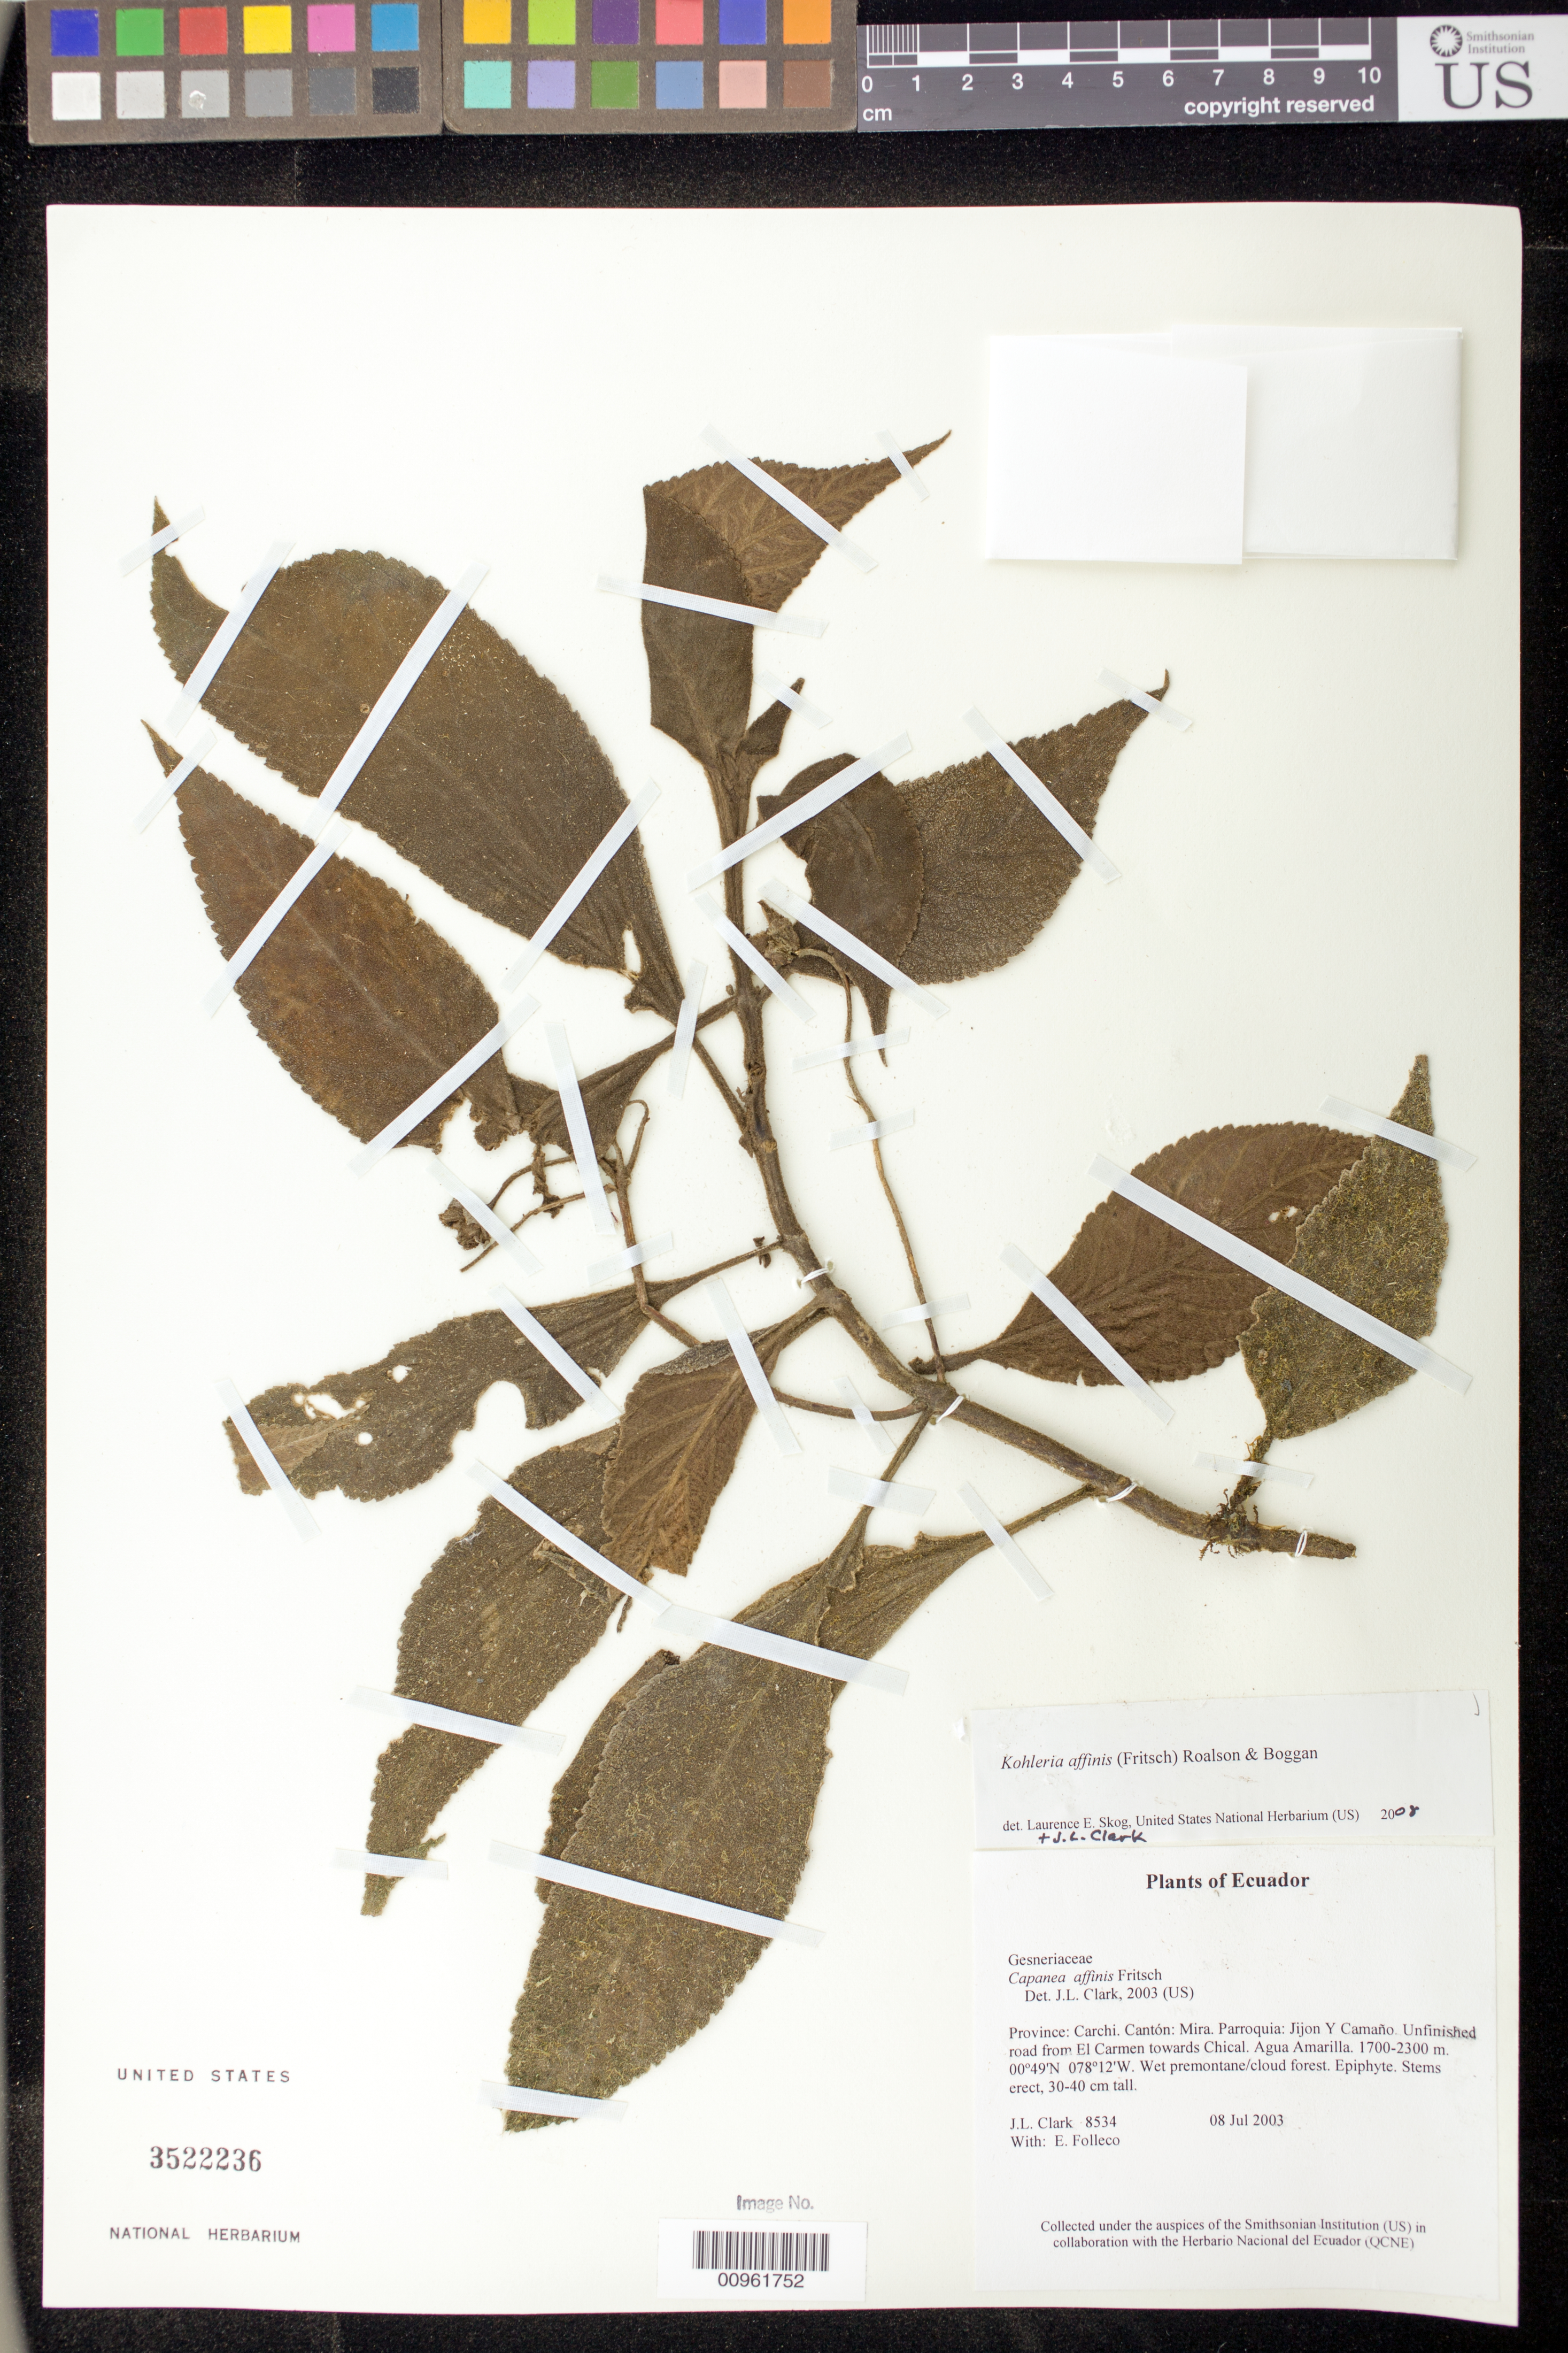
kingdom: Plantae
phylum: Tracheophyta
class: Magnoliopsida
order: Lamiales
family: Gesneriaceae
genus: Kohleria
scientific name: Kohleria affinis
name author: (Fritsch) Roalson & Boggan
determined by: Clark, J. L.; Skog, Laurence E.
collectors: J. L. Clark & E. Folleco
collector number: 8534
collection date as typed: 08 Jul 2003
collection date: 2003-07-08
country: Ecuador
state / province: Carchi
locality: Mira. Parroquia: Jijon Y Camaño. Unfinished road from El Carmen towards Chical. Agua Amarilla.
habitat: Wet premontane/cloud forest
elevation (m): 1700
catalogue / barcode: US 3522236